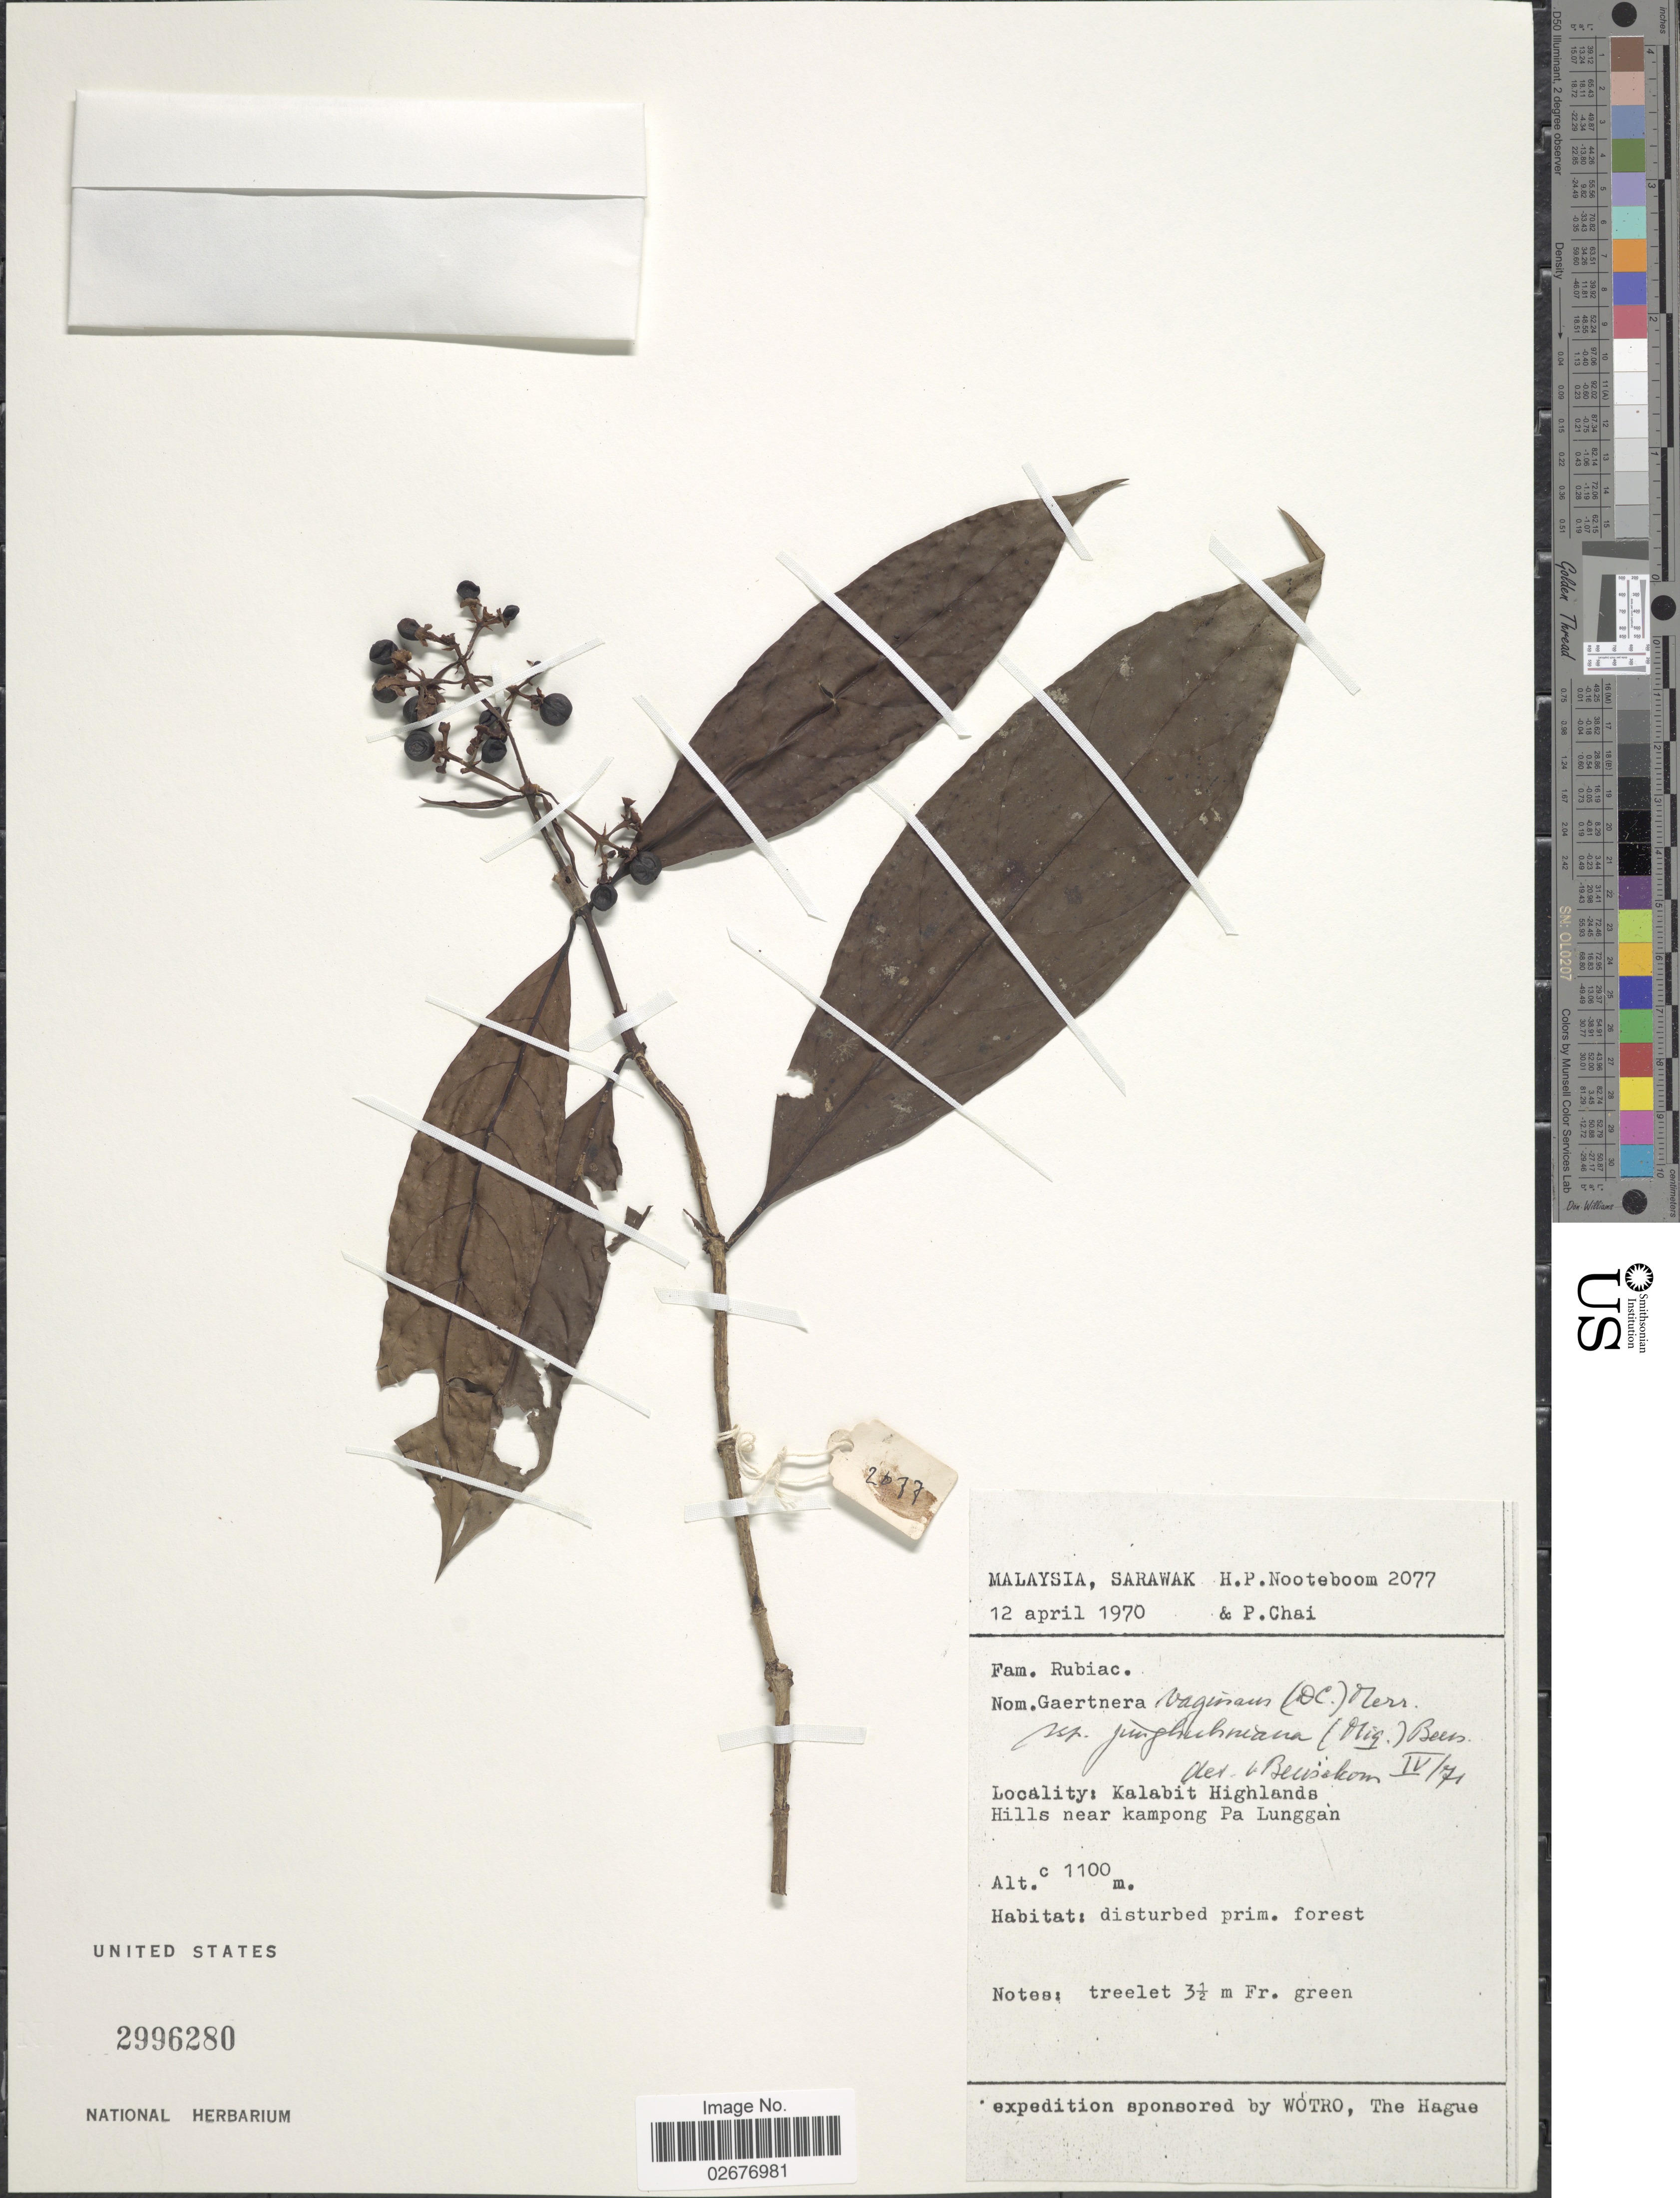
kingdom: Plantae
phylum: Tracheophyta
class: Magnoliopsida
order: Gentianales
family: Rubiaceae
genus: Gaertnera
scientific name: Gaertnera junghuhniana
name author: Miq.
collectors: H. P. Nooteboom & P. Chai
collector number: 2077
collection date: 1970-04-12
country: Malaysia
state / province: Sarawak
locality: Kalabit Highlands, hills near kampong Pa Lunggan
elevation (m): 1100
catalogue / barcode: US 2996280